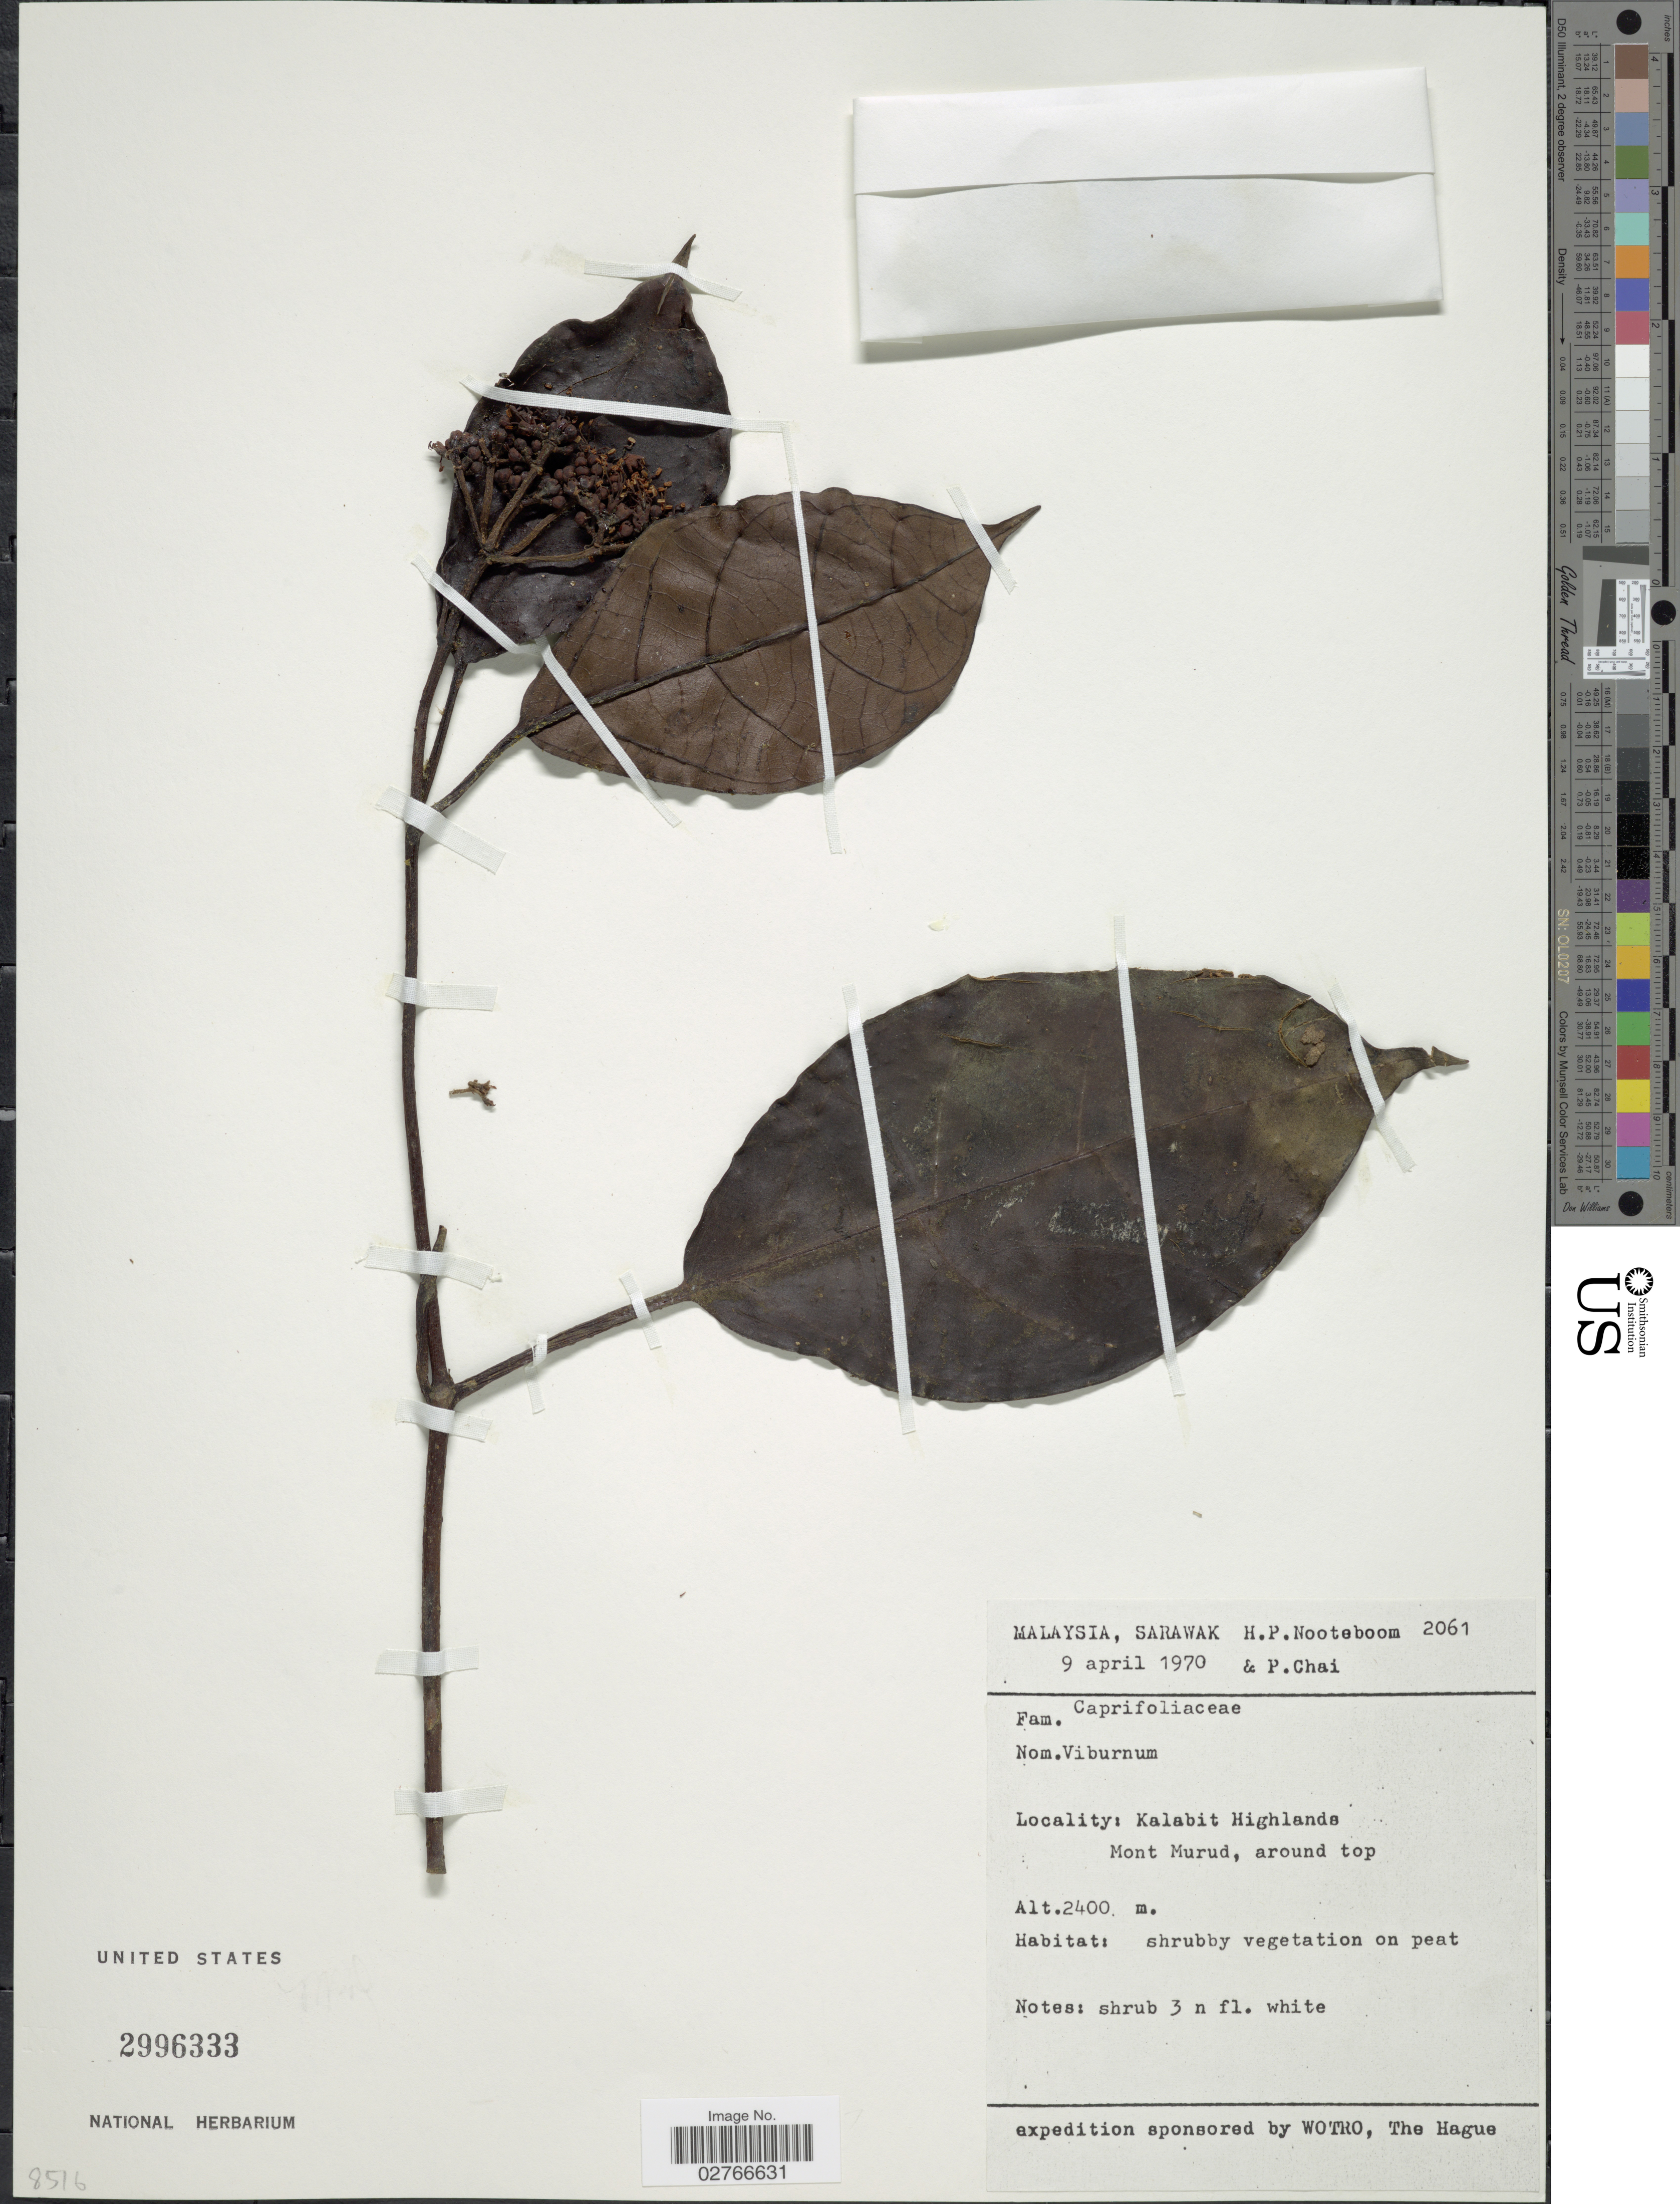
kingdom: Plantae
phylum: Tracheophyta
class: Magnoliopsida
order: Dipsacales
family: Viburnaceae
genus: Viburnum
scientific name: Viburnum sp.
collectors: H. P. Nooteboom & P. Chai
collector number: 2061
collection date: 1970-04-09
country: Malaysia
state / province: Sarawak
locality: Kalabit Highlands, Mont Murud, around top.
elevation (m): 2400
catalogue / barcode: US 2996333